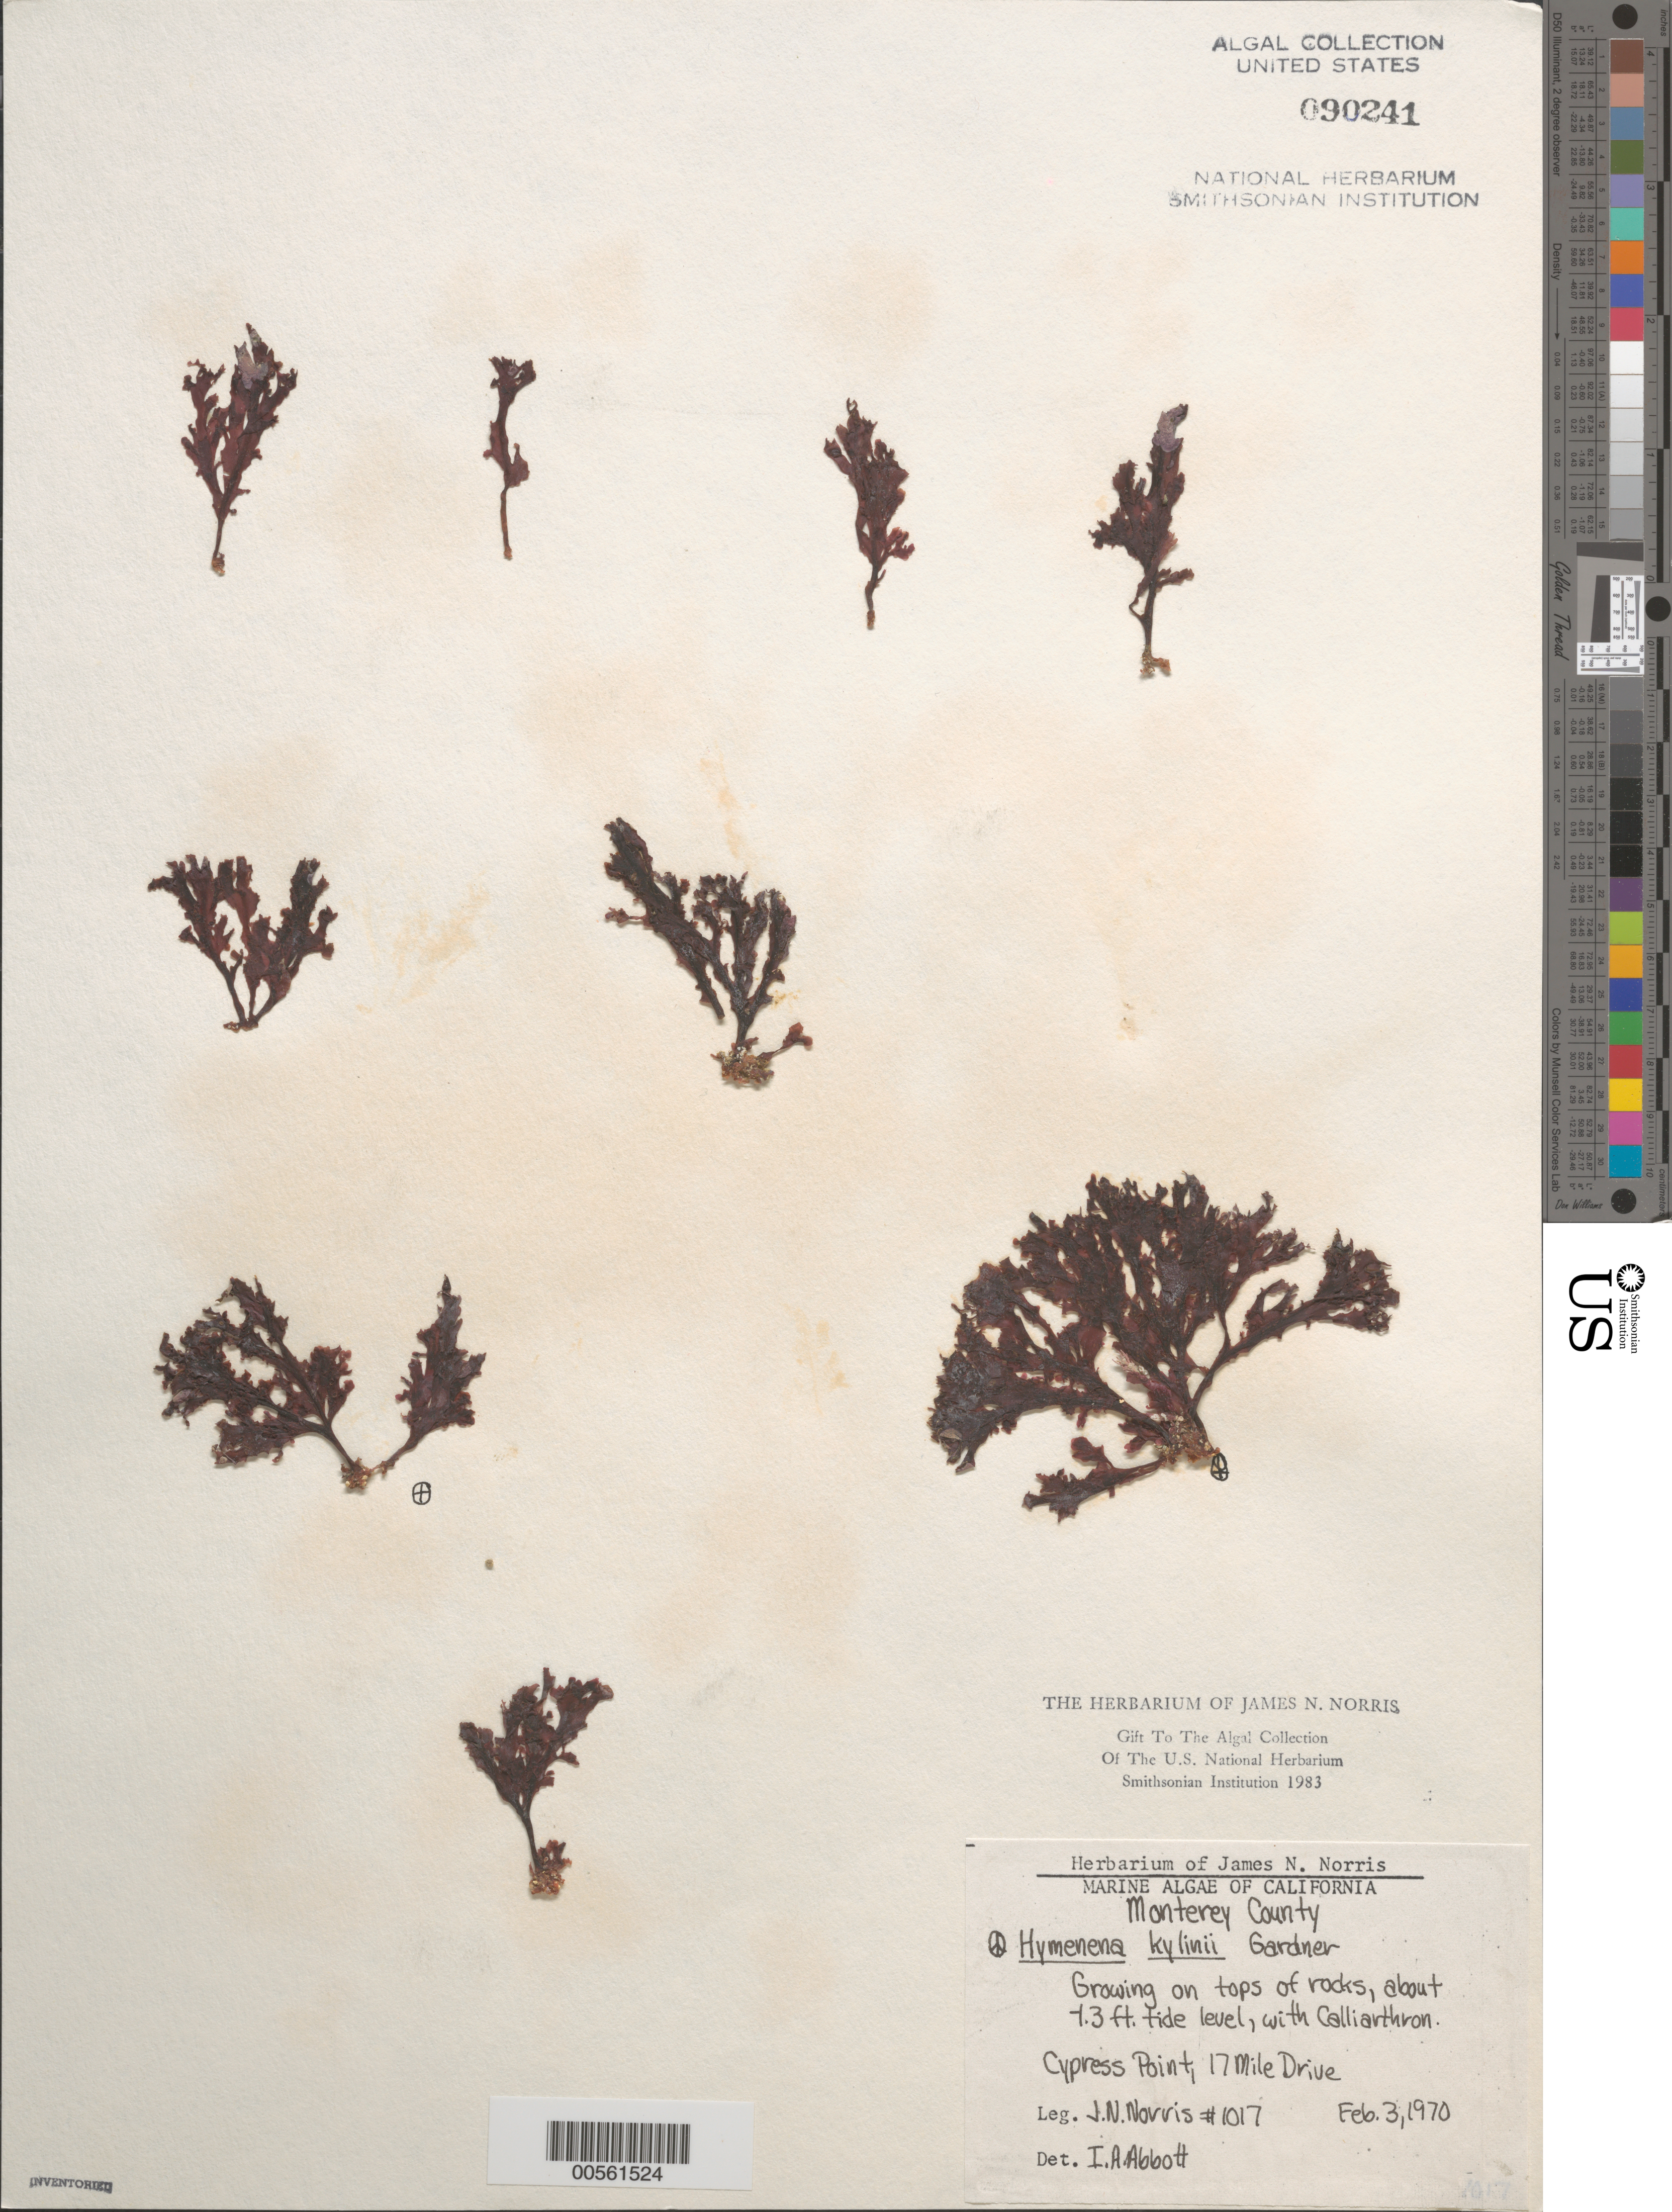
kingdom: Plantae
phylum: Rhodophyta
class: Florideophyceae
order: Ceramiales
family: Delesseriaceae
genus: Hymenena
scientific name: Hymenena flabelligera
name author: (J. Agardh) Kylin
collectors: J. N. Norris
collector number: JN-1017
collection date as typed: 03 Feb 1970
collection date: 1970-02-03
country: United States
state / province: California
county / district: Monterey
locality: Cypress Point, 17 Mile Drive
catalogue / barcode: US 90241